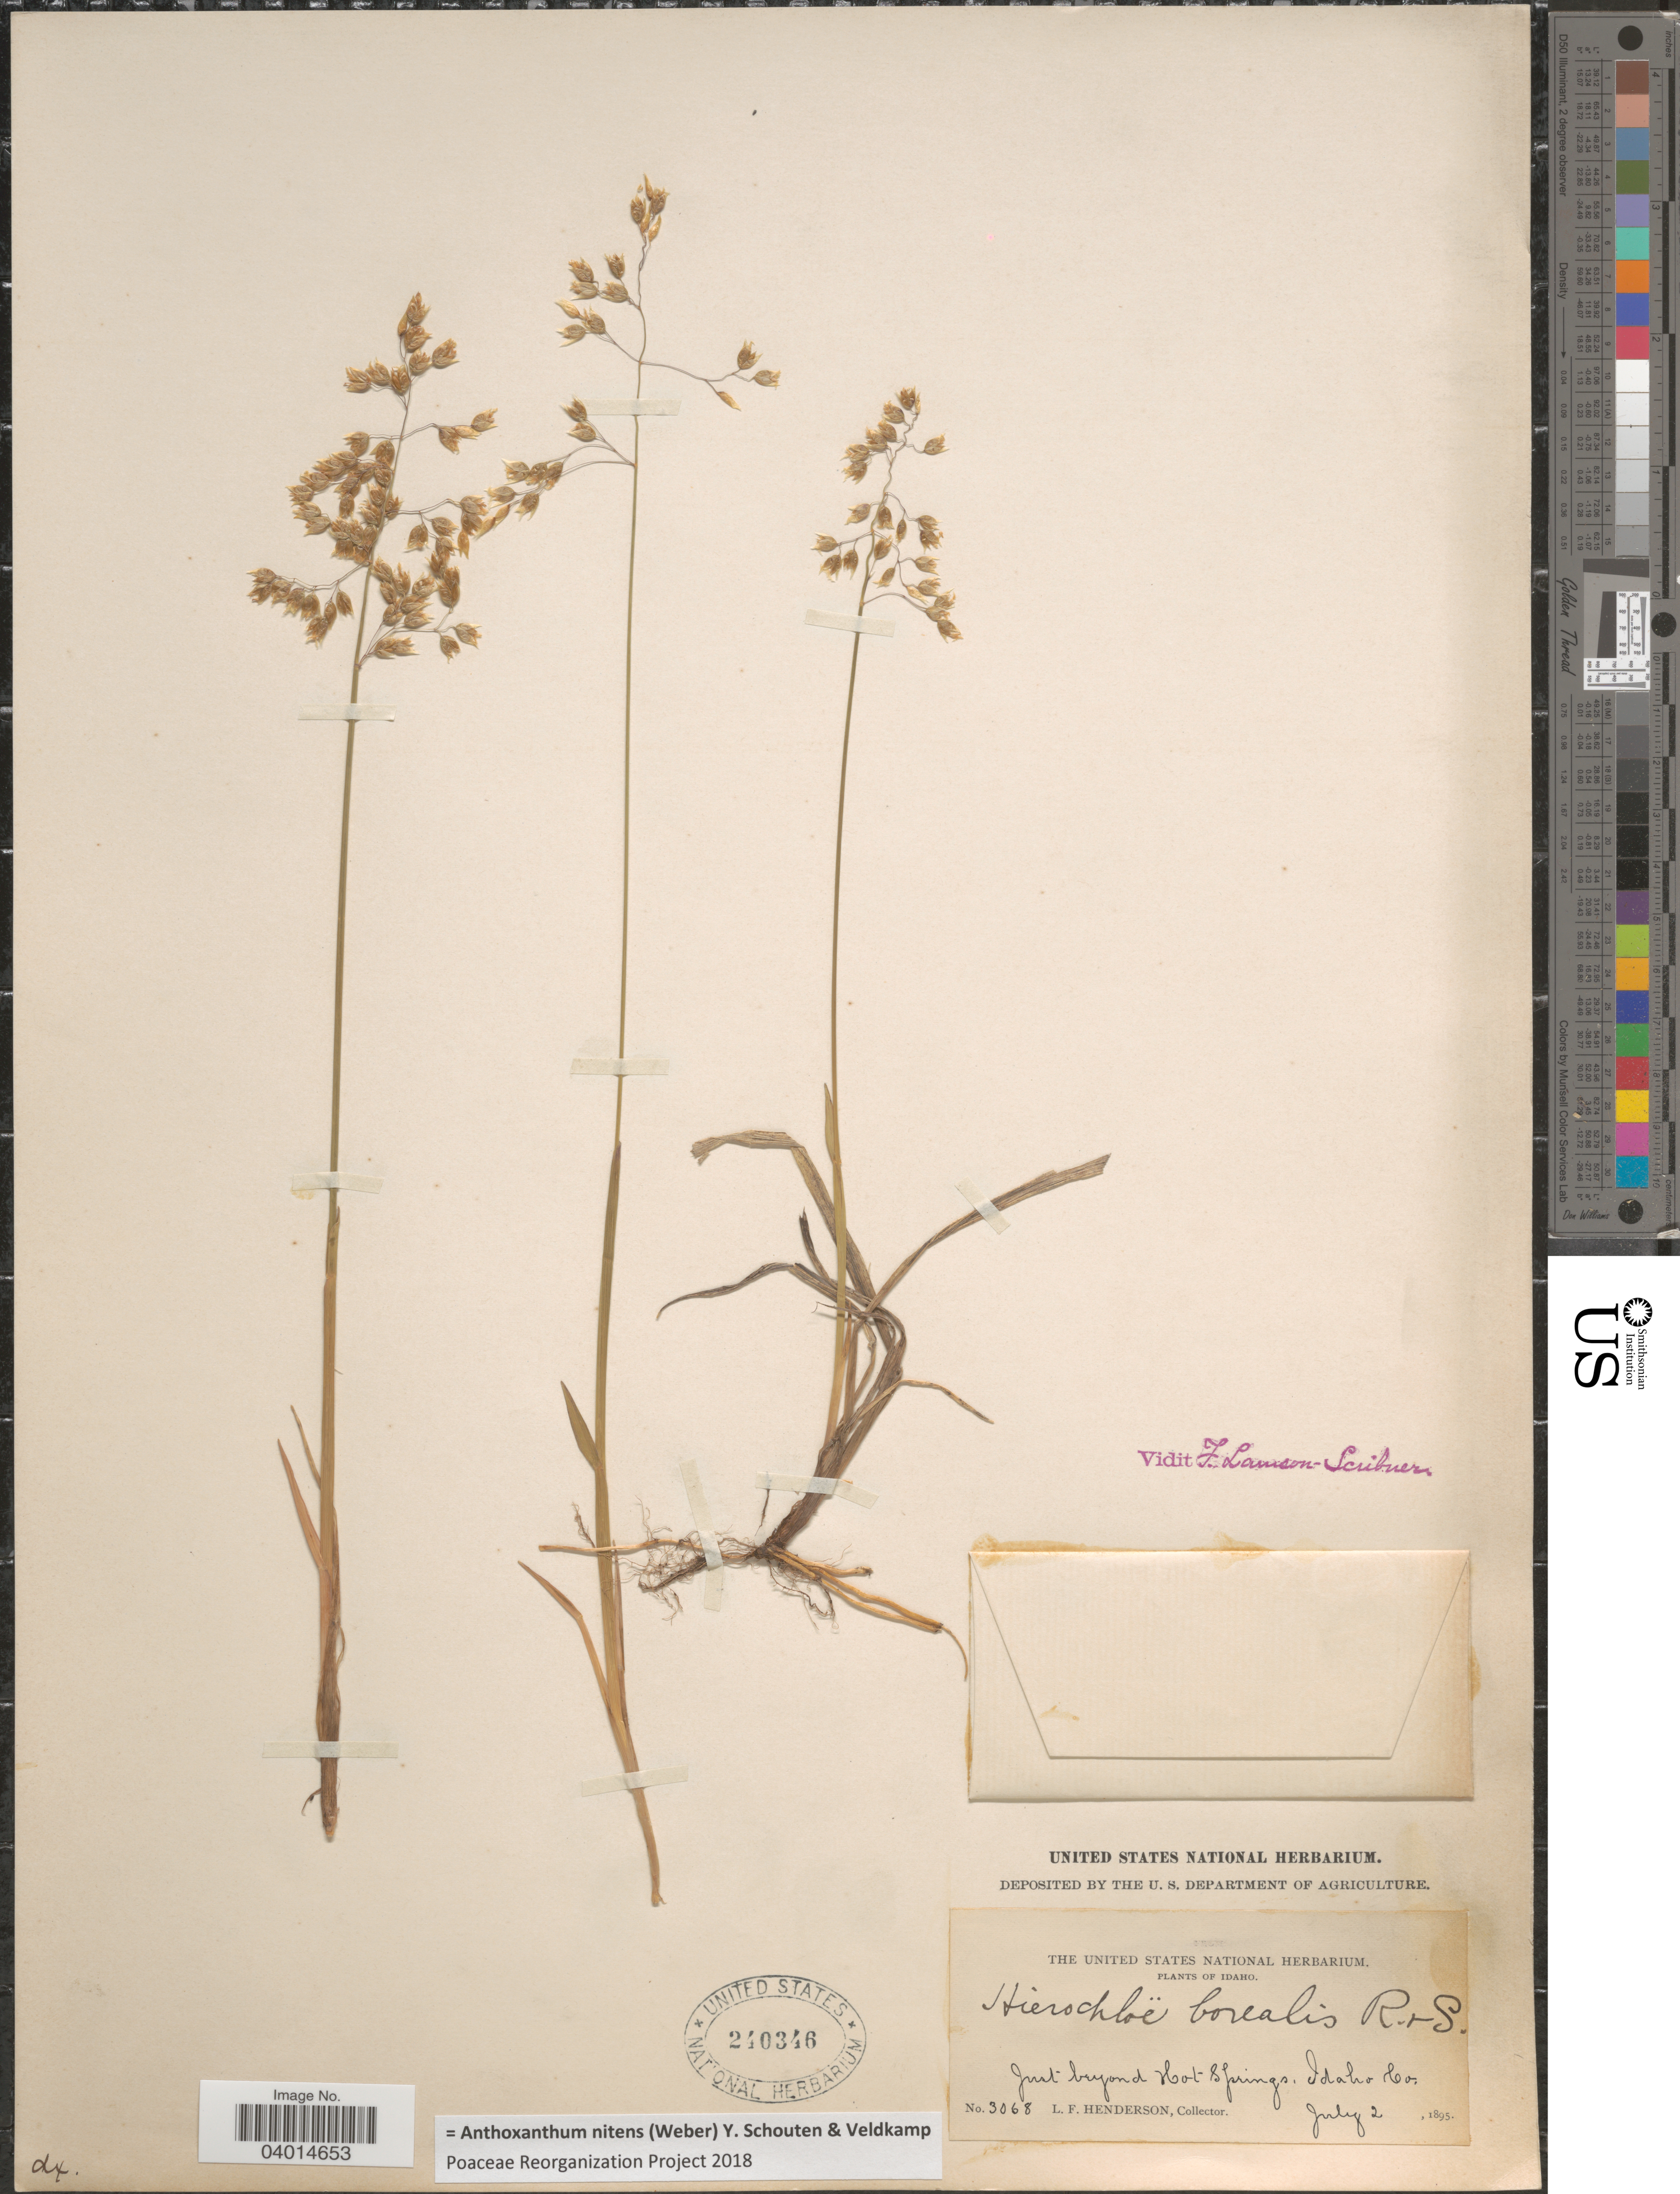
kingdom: Plantae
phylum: Tracheophyta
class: Liliopsida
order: Poales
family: Poaceae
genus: Anthoxanthum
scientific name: Anthoxanthum nitens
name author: (G.H. Weber) R.T.A. Schouten & Veldkamp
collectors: L. Henderson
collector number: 3068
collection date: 1895-07-02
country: United States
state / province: Idaho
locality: Just beyond Hot Springs, Idaho Co.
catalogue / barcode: US 240346